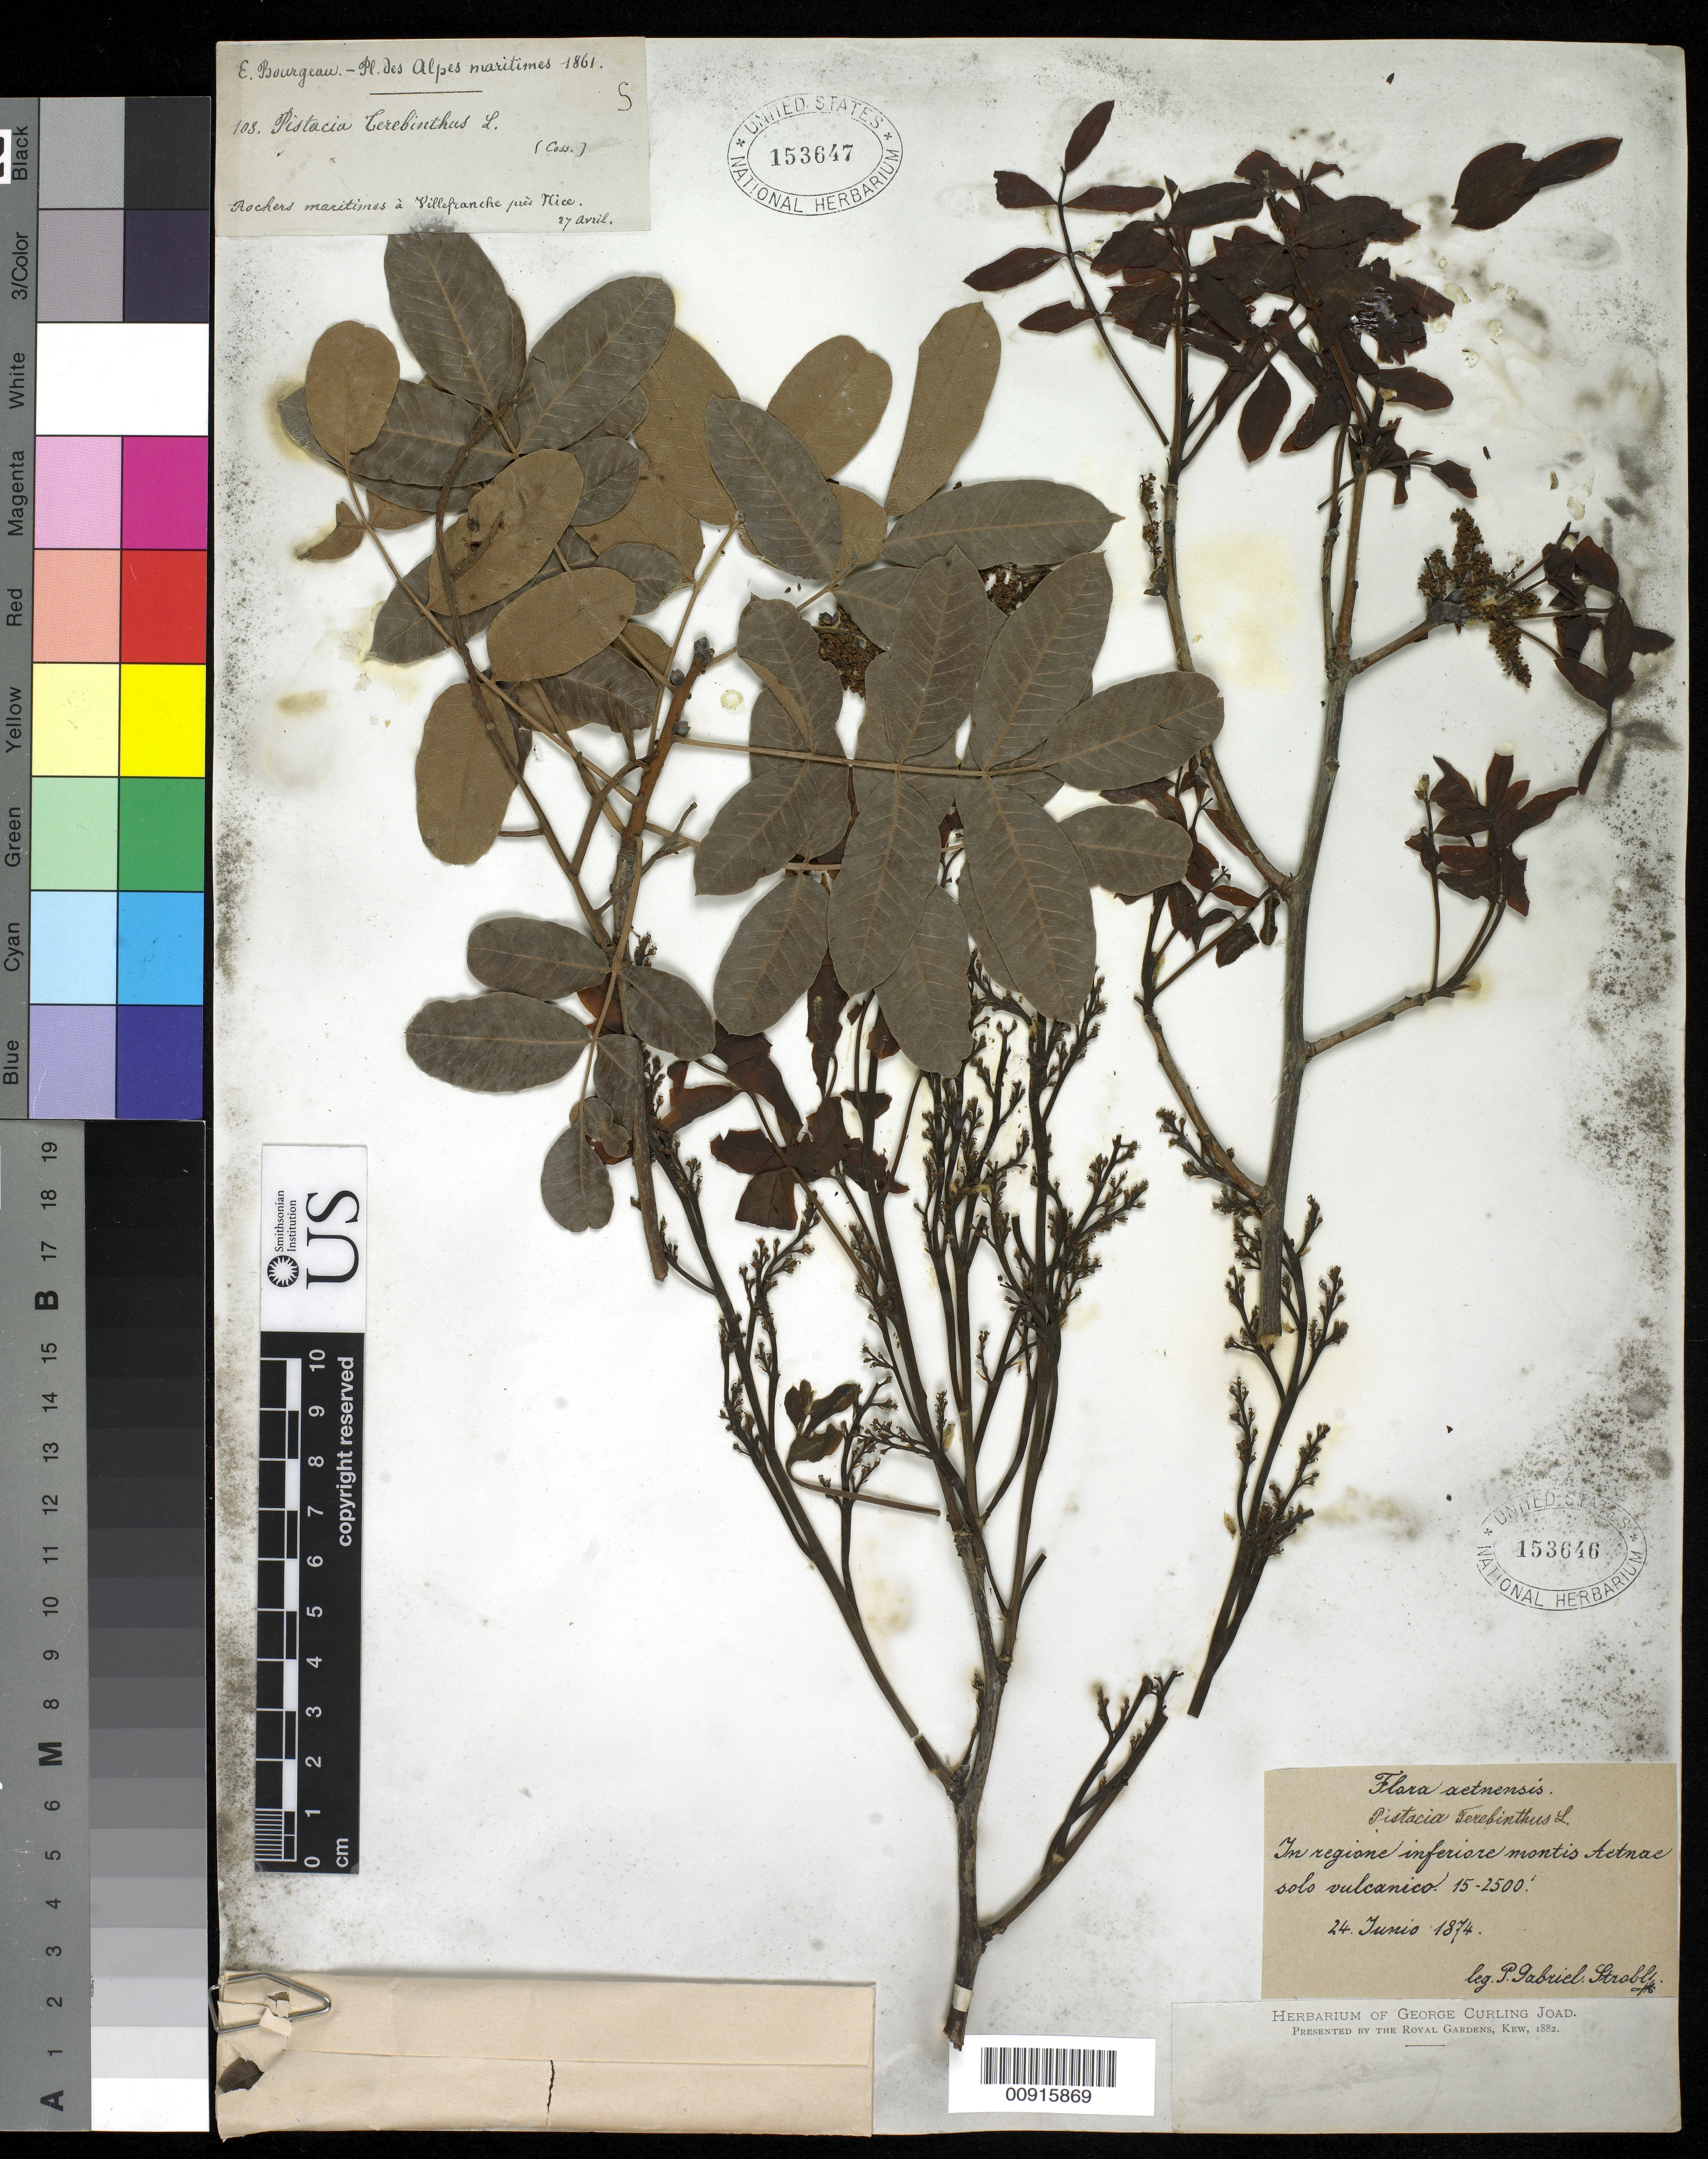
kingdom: Plantae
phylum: Tracheophyta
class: Magnoliopsida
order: Sapindales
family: Anacardiaceae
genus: Pistacia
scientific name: Pistacia terebinthus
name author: L.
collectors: E. Bourgeau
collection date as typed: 27 Apr 1861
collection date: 1861-04-27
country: France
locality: Aochers maritines a []illefranche pres Nice.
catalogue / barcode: US 153647